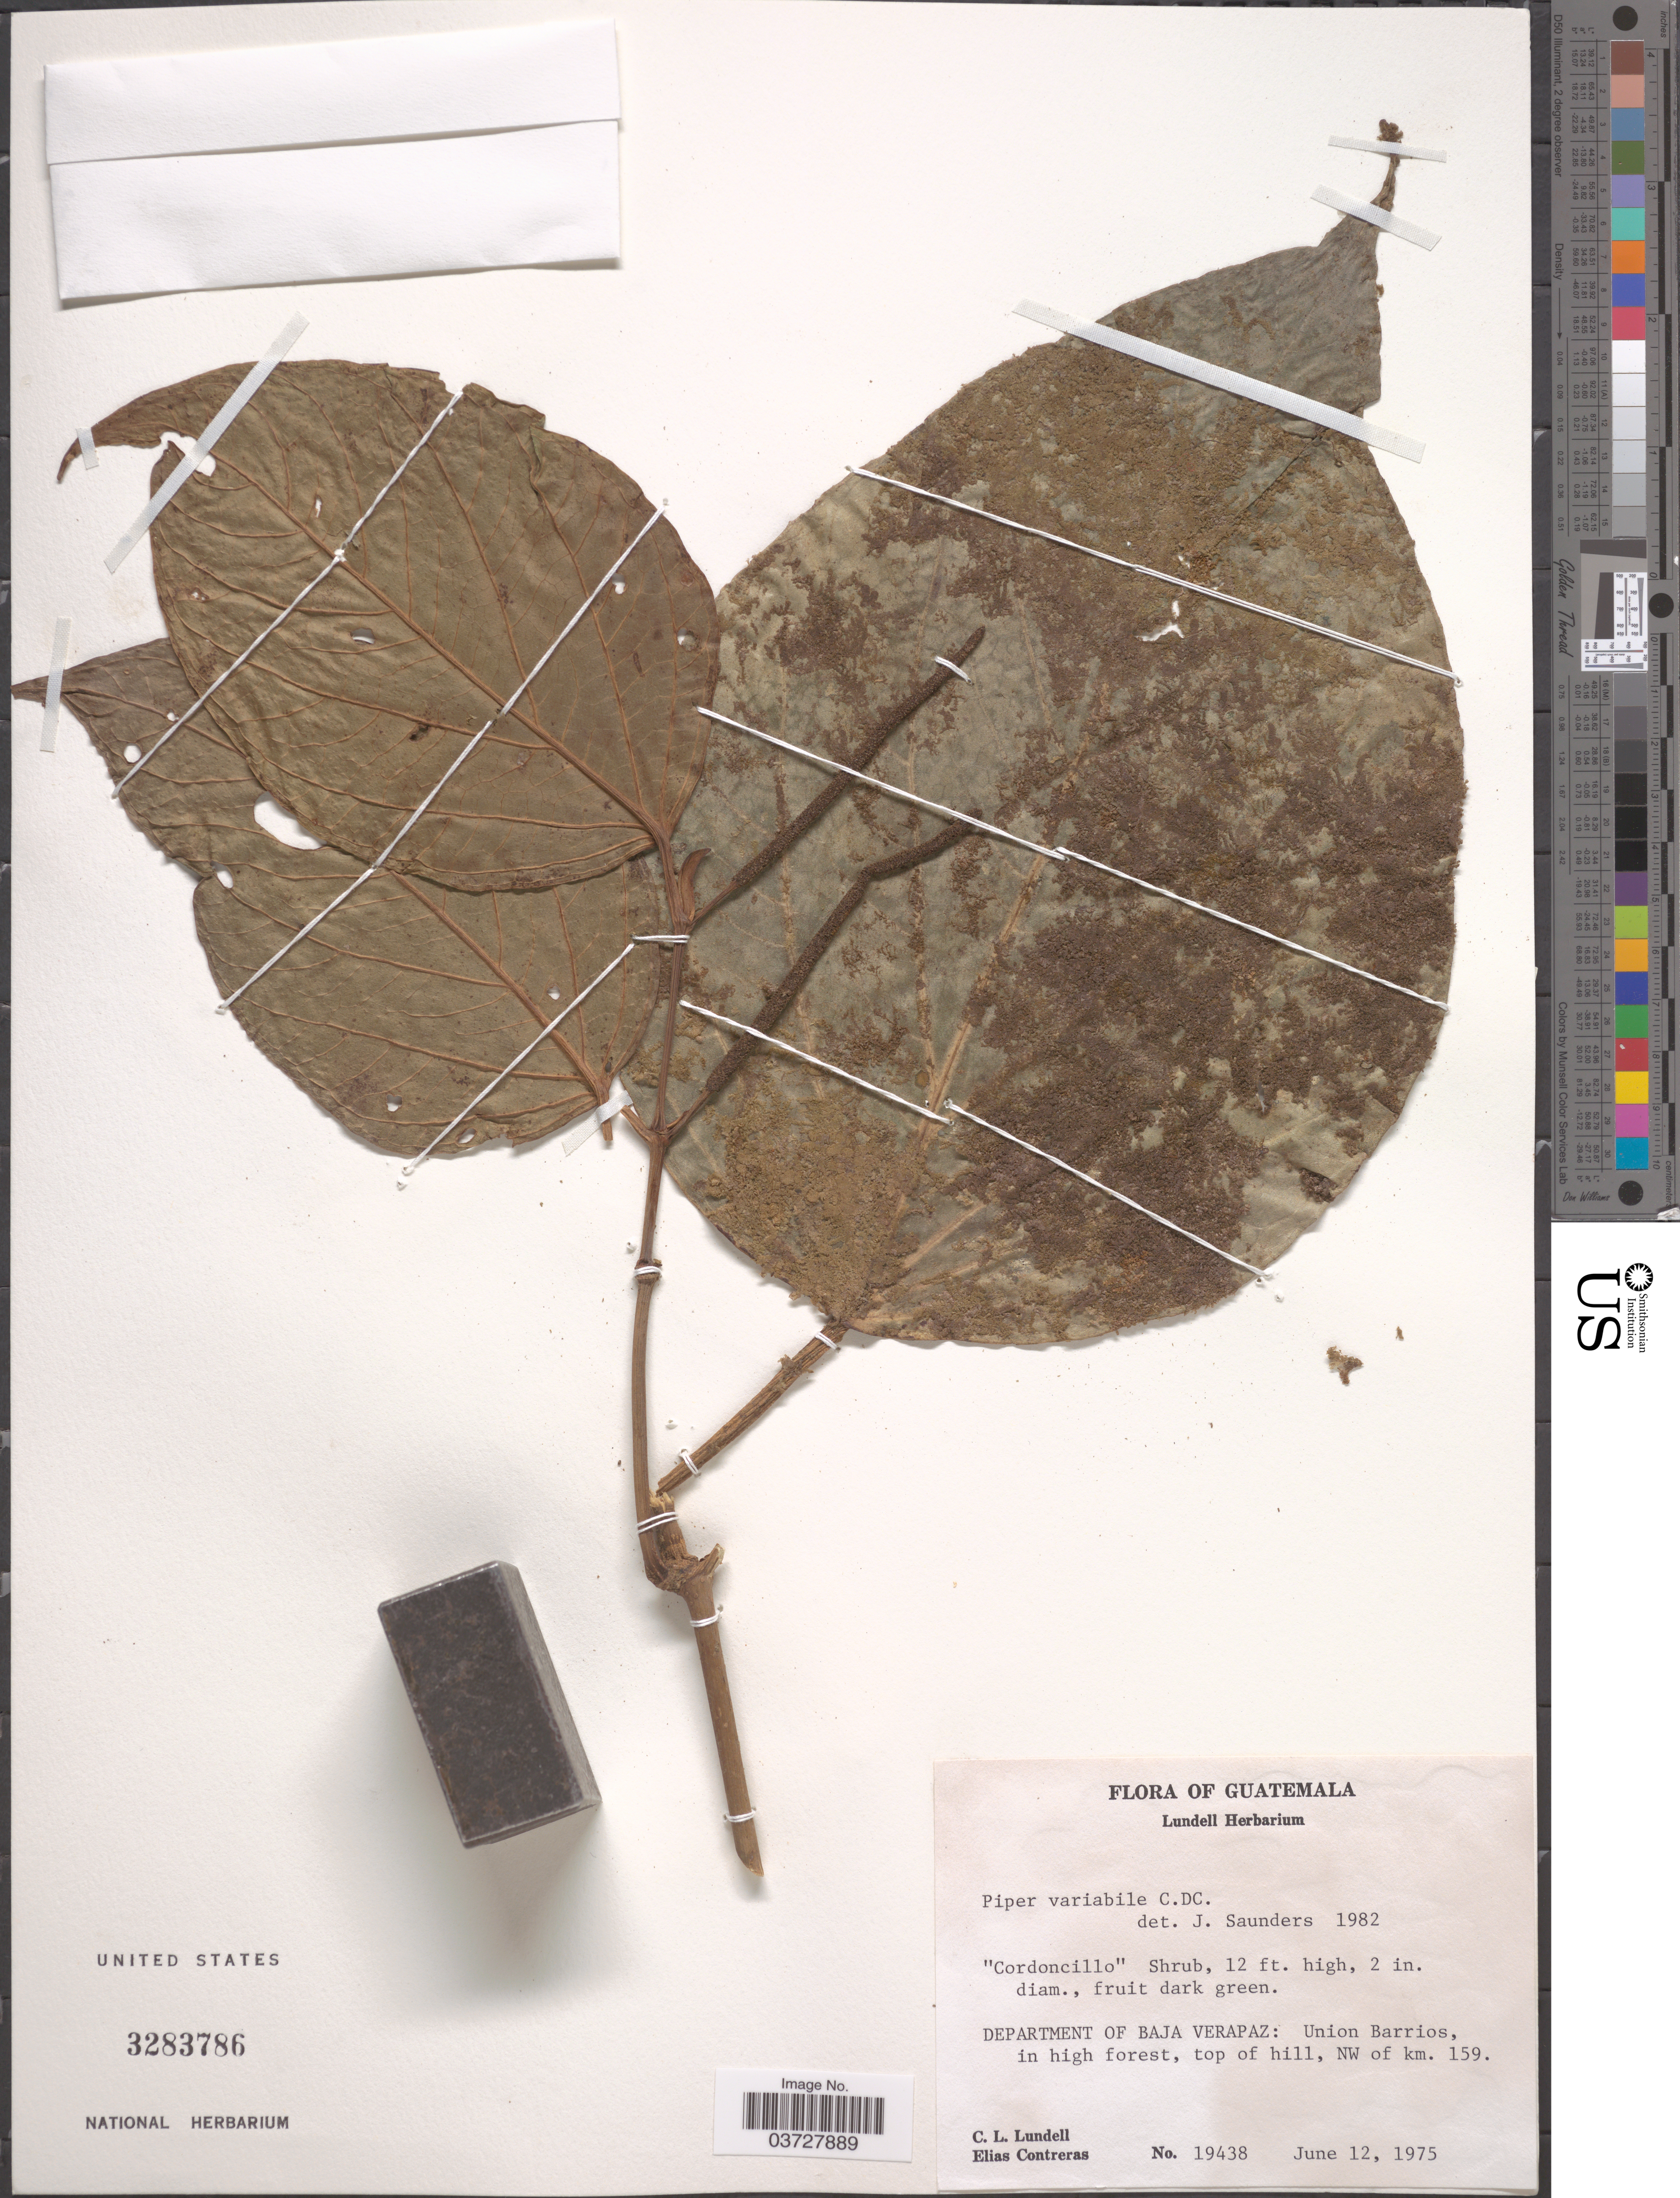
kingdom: Plantae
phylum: Tracheophyta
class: Magnoliopsida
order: Piperales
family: Piperaceae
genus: Piper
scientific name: Piper variabile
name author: C. DC.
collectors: C. L. Lundell & E. Contreras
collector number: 19438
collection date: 1975-06-12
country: Guatemala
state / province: Baja Verapaz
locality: Department of Baja Verapaz: Union Barrios, top of hill, NW of km. 159.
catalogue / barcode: US 3283786